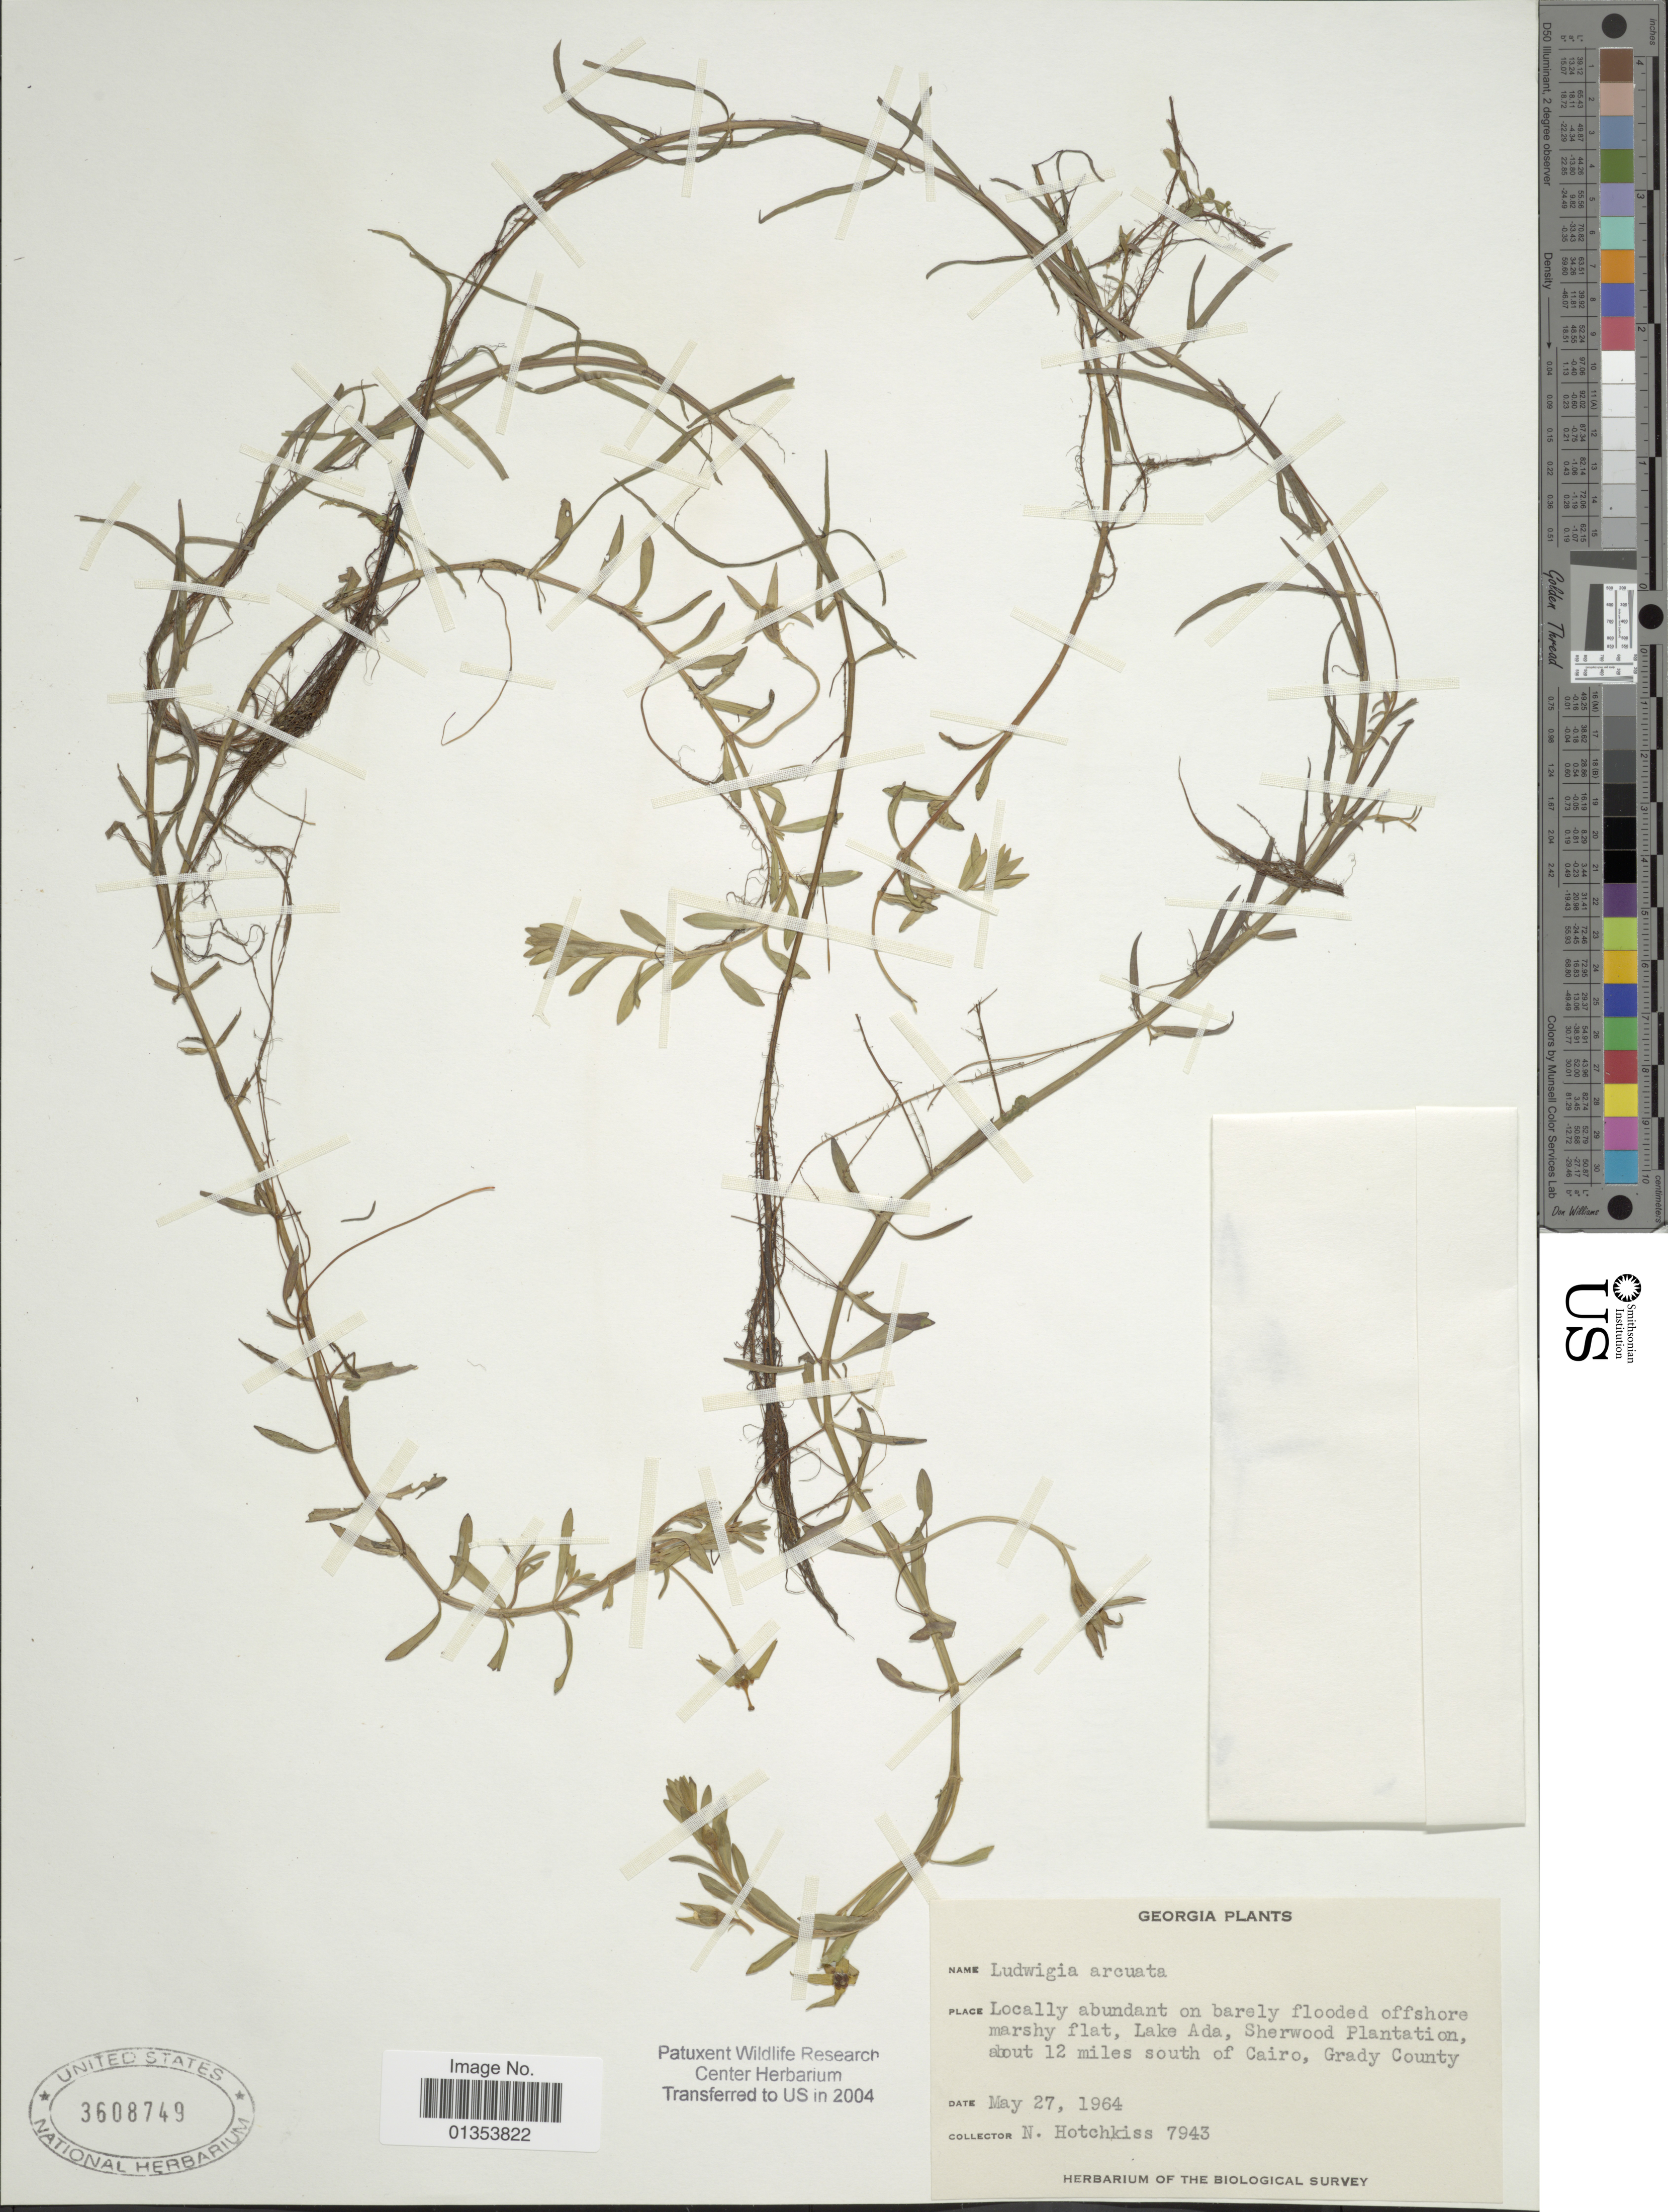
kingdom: Plantae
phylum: Tracheophyta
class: Magnoliopsida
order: Myrtales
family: Onagraceae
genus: Ludwigia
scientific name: Ludwigia arcuata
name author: Walter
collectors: N. Hotchkiss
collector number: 7943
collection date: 1964-05-27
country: United States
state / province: Georgia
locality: Lake Ada, Sherwood Plantation, about 12 miles south of Cairo, Grady County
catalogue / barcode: US 3608749